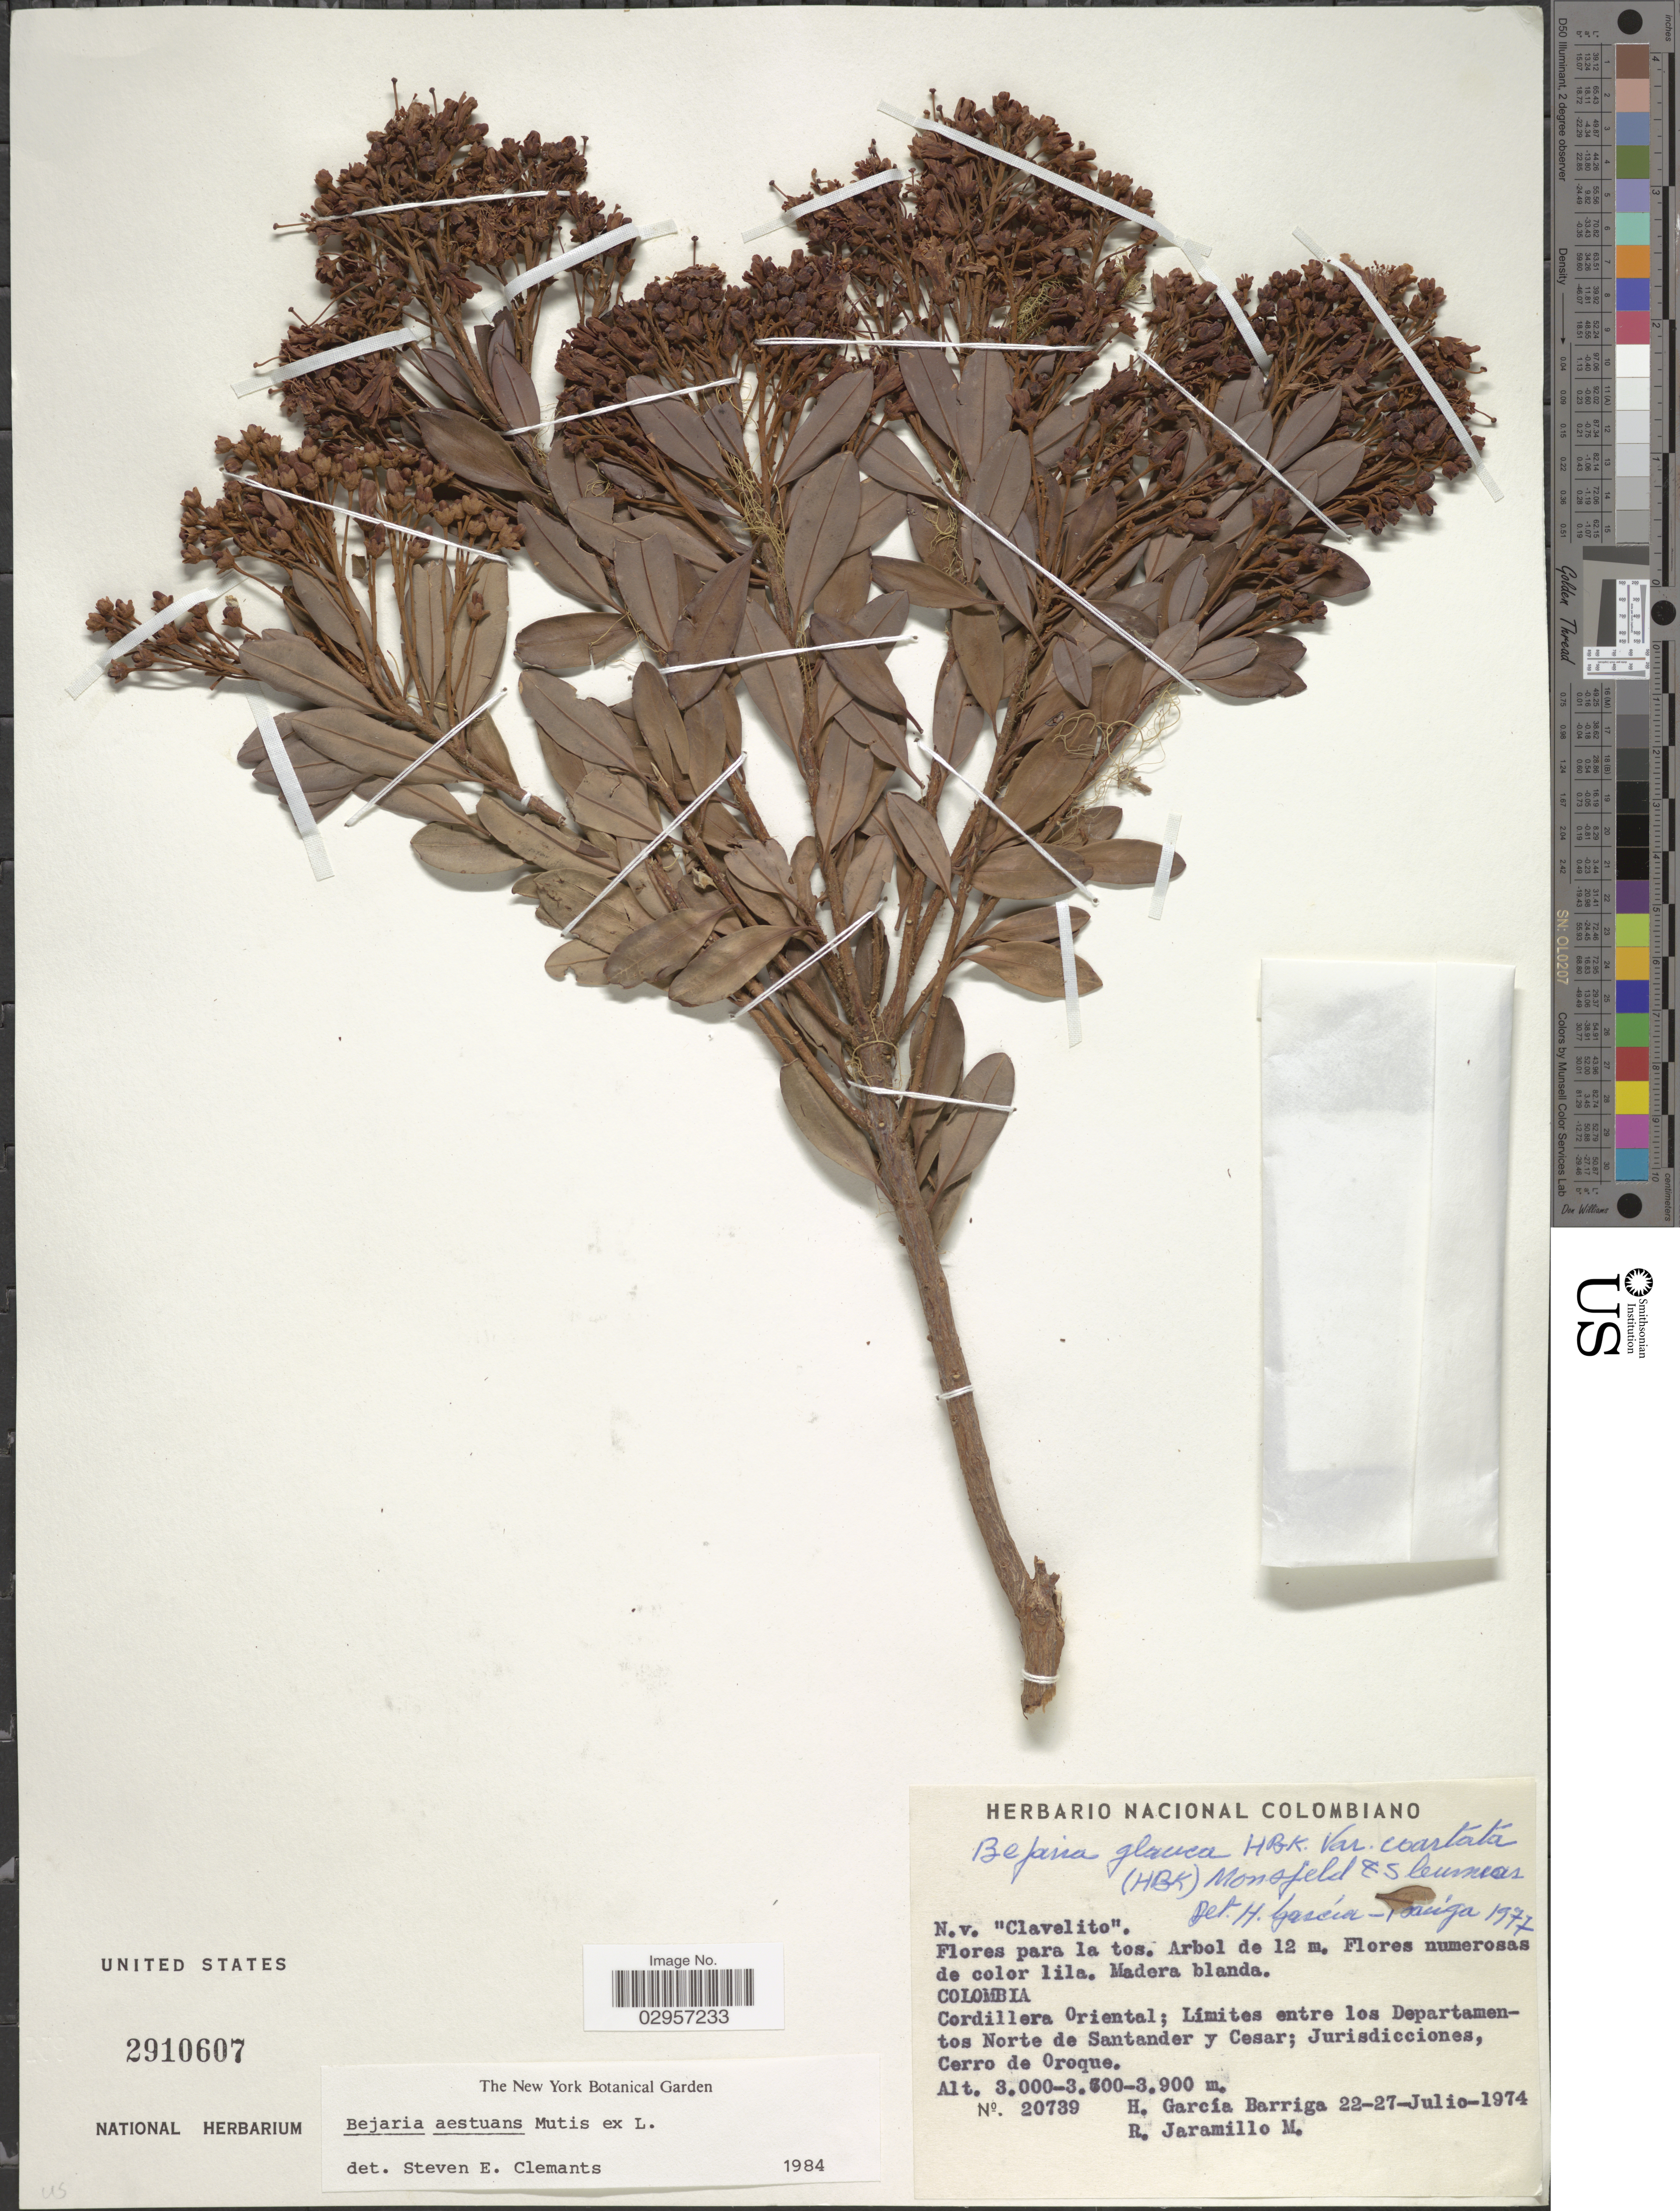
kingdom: Plantae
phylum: Tracheophyta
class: Magnoliopsida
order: Ericales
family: Ericaceae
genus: Befaria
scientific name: Befaria aestuans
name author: Mutis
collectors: H. García Barriga & R. Jaramillo M.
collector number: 20739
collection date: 1974-07-22/1974-07-27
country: Colombia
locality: Cordillera Oriental; Limites entre los Departamentos Norte de Santander y Cesar; Jurisdicciones, Cerro de Oroque.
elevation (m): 3000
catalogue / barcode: US 2910607